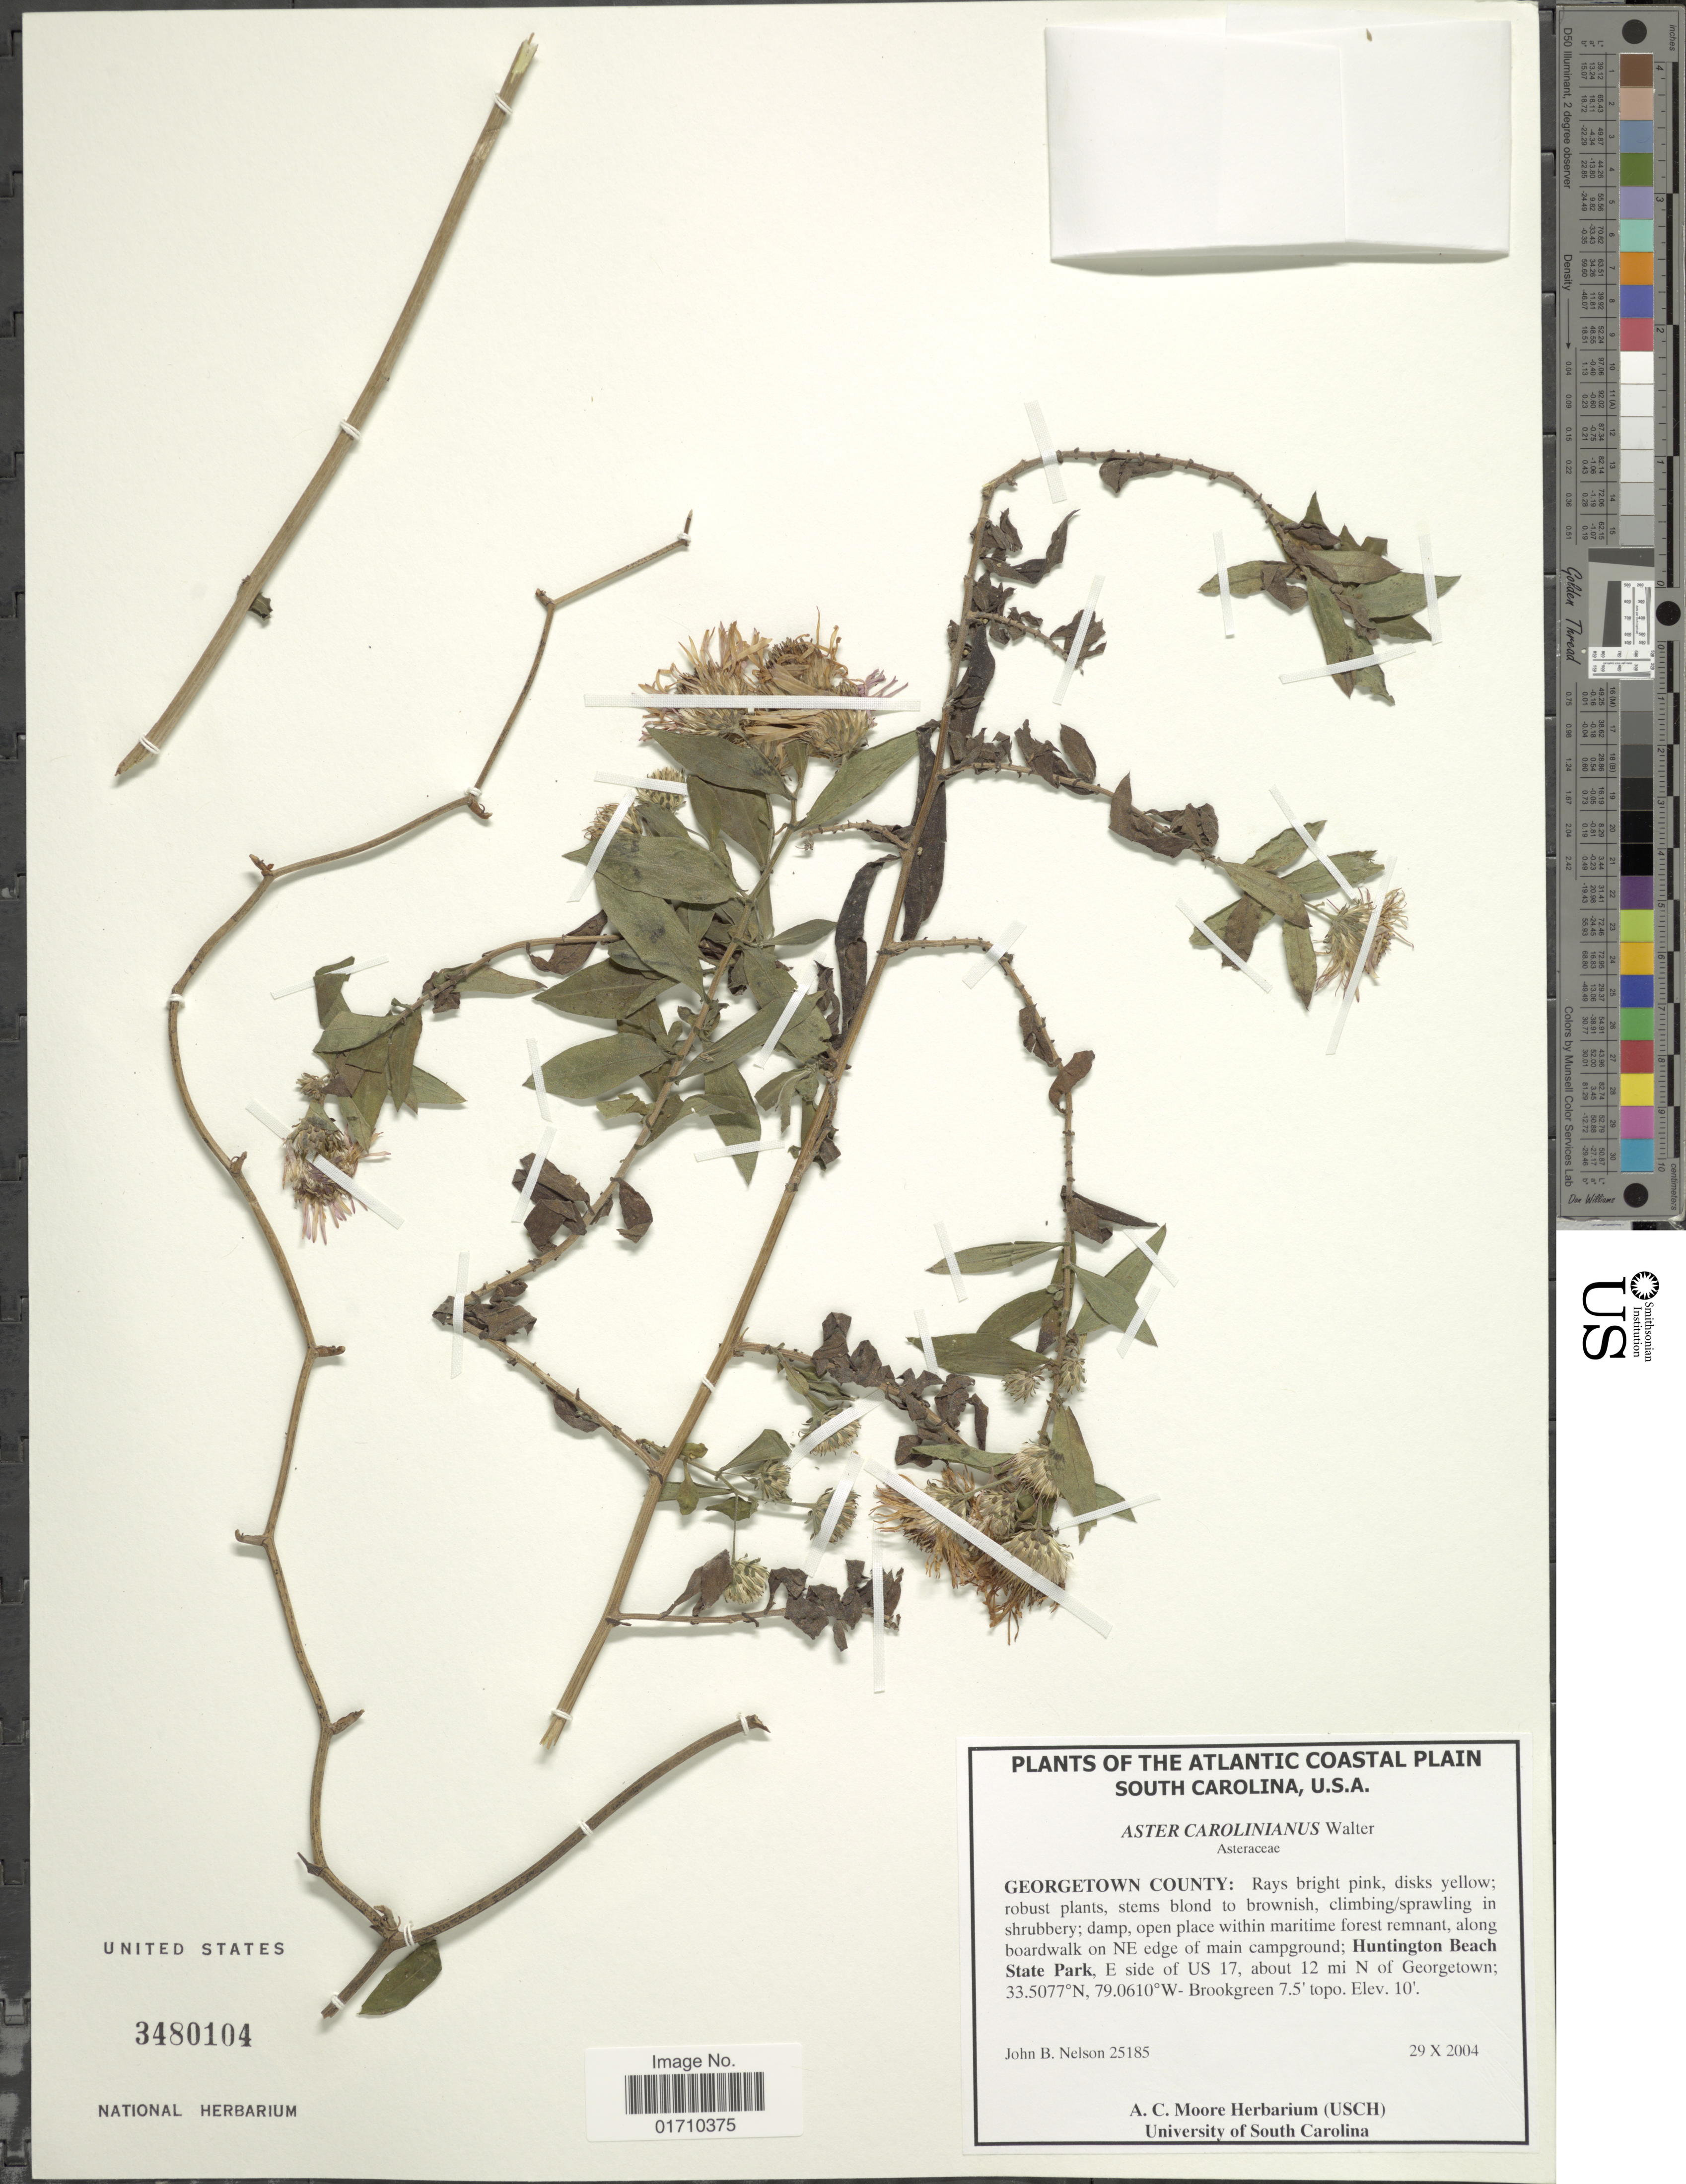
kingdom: Plantae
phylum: Tracheophyta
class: Magnoliopsida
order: Asterales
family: Asteraceae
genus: Ampelaster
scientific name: Ampelaster carolinianus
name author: (Walter) G.L. Nesom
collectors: J. B. Nelson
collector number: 25185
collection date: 2004-10-29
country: United States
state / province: South Carolina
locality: The Atlantic Coastal Plain, Georgetown County: damp, open place within maritime forest remnant, along boradwalk on NE edge of main campground; Hunting Beach State Park, E side of US 17, about 12 mi N of Georgetown, Brookgreen 7.5' topo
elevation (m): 3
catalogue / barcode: US 3480104